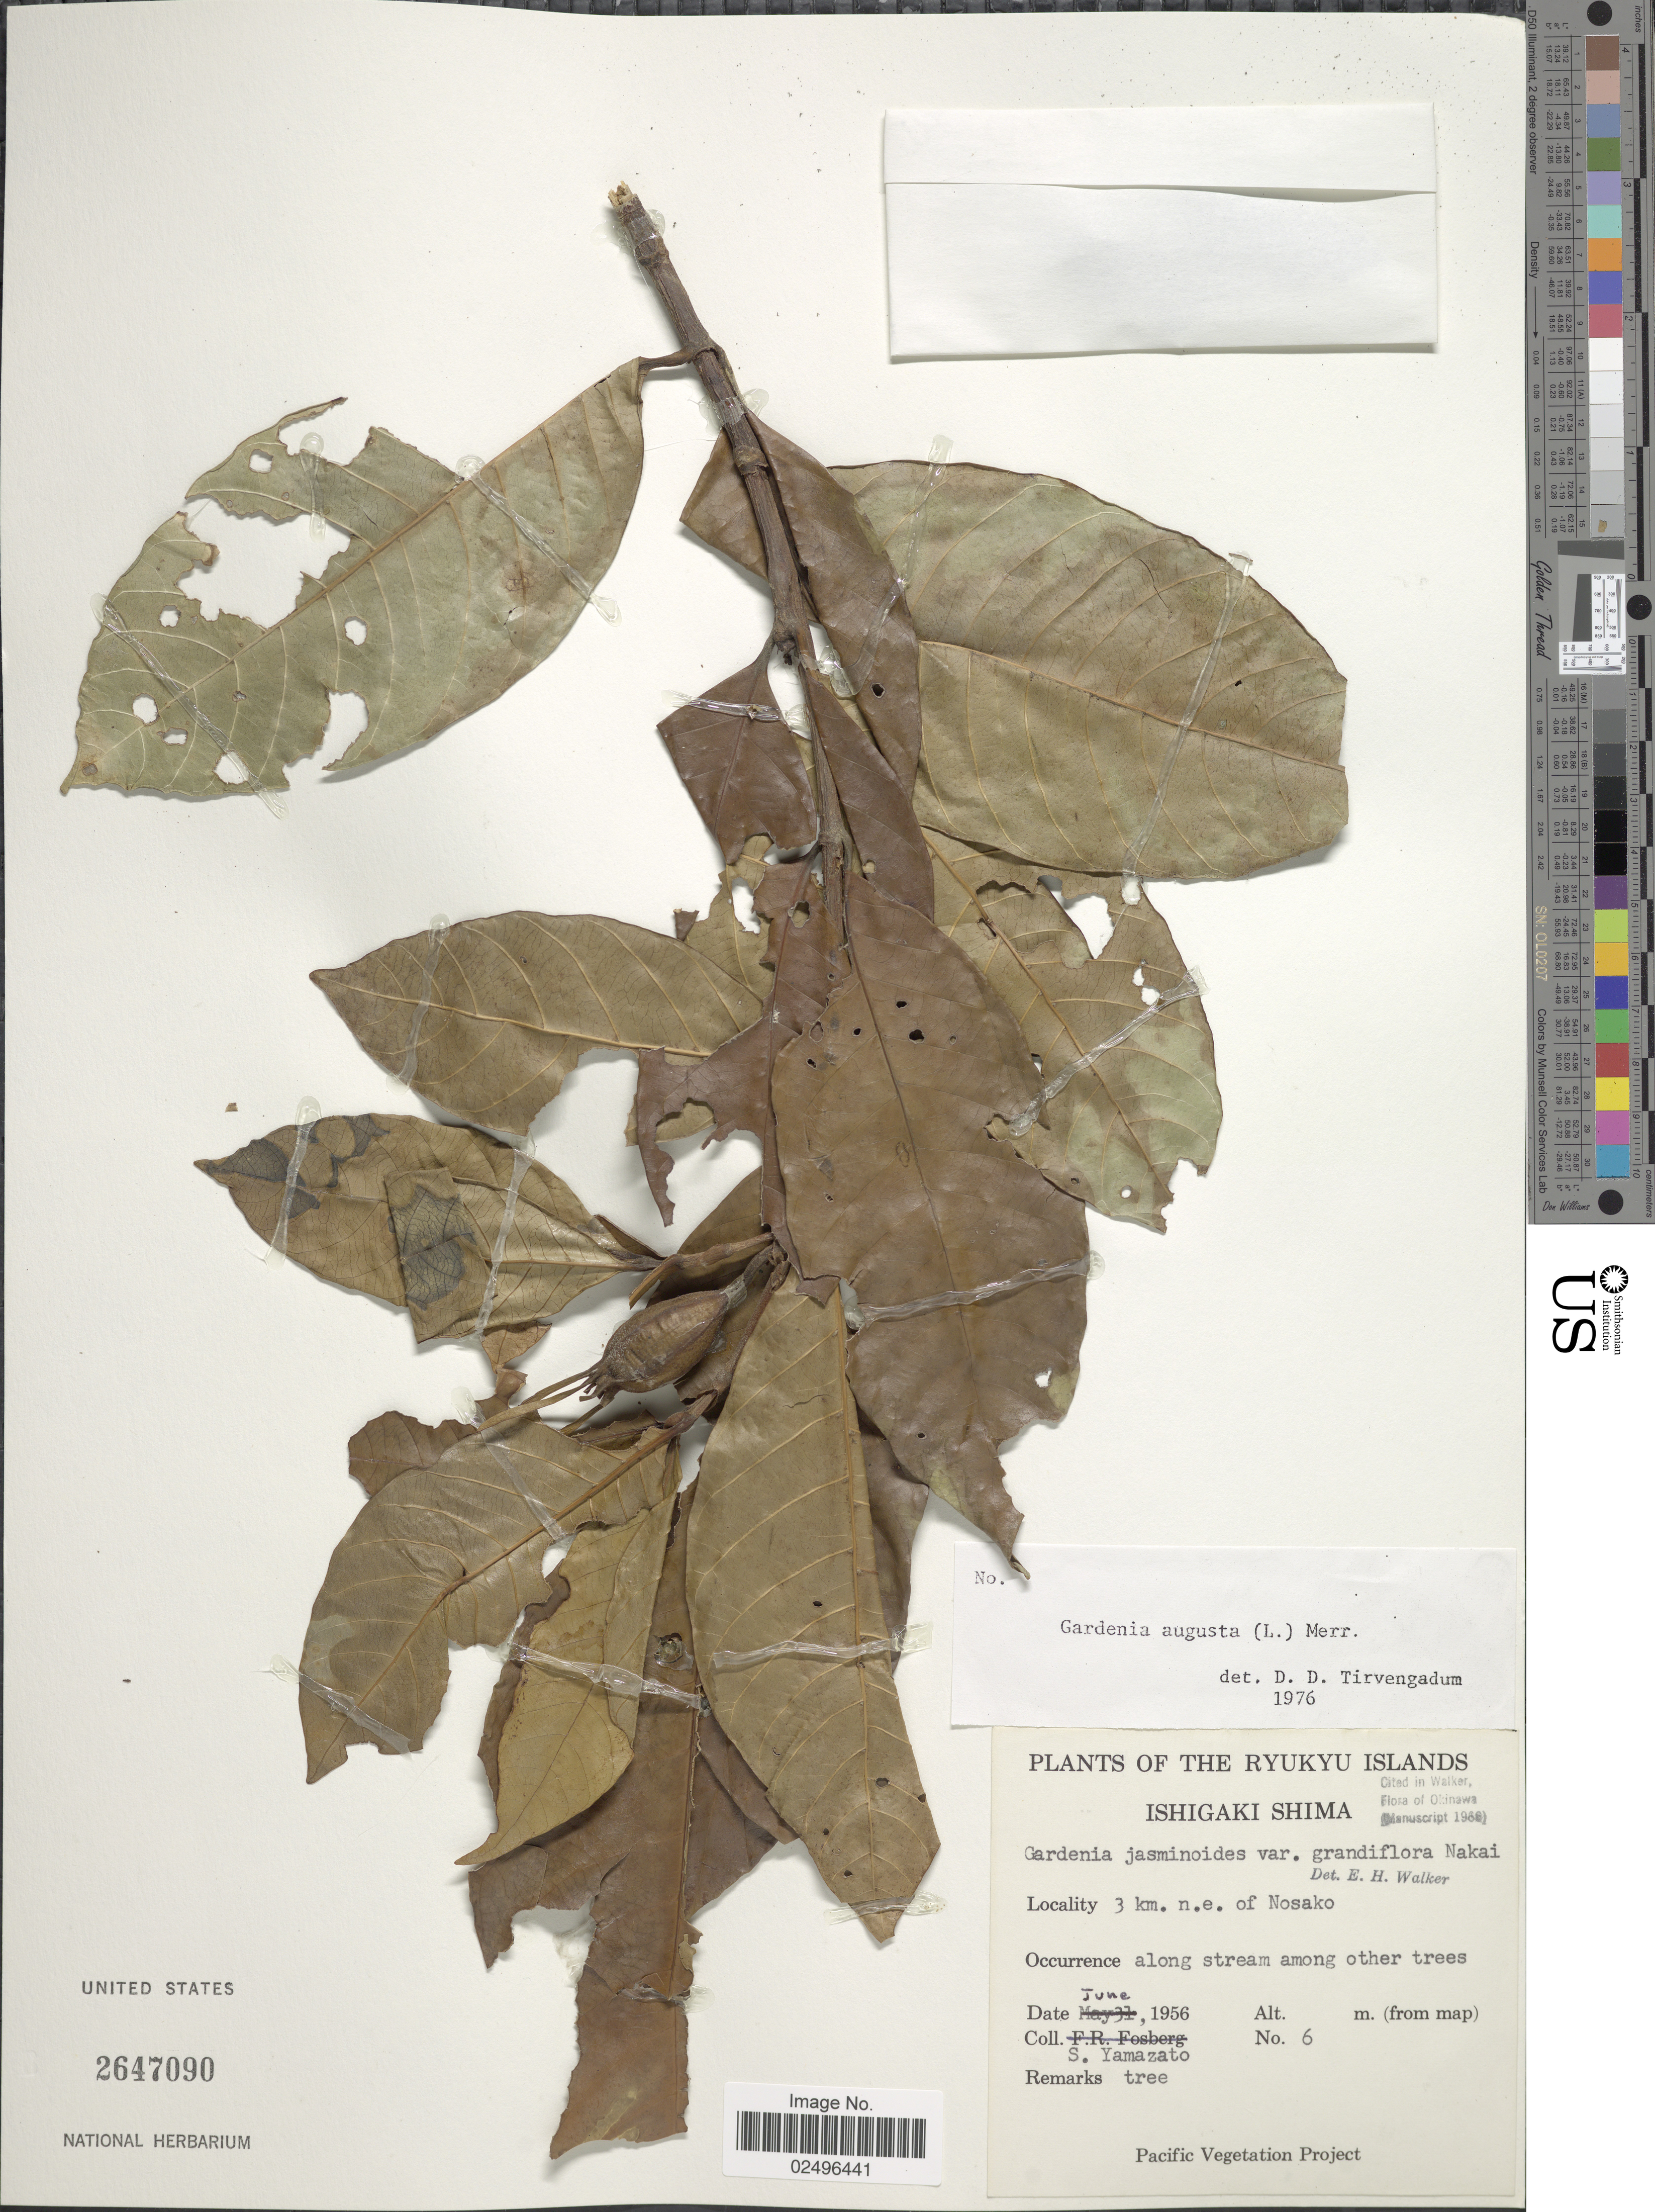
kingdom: Plantae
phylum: Tracheophyta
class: Magnoliopsida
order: Gentianales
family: Rubiaceae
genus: Gardenia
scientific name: Gardenia augusta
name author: (L.) Merr.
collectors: S. Yamazato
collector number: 6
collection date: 1956-06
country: Japan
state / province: Okinawa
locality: The Ryukyu Islands, Ishigaki Shima, 3 km. n.e. of Nosako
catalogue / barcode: US 2647090